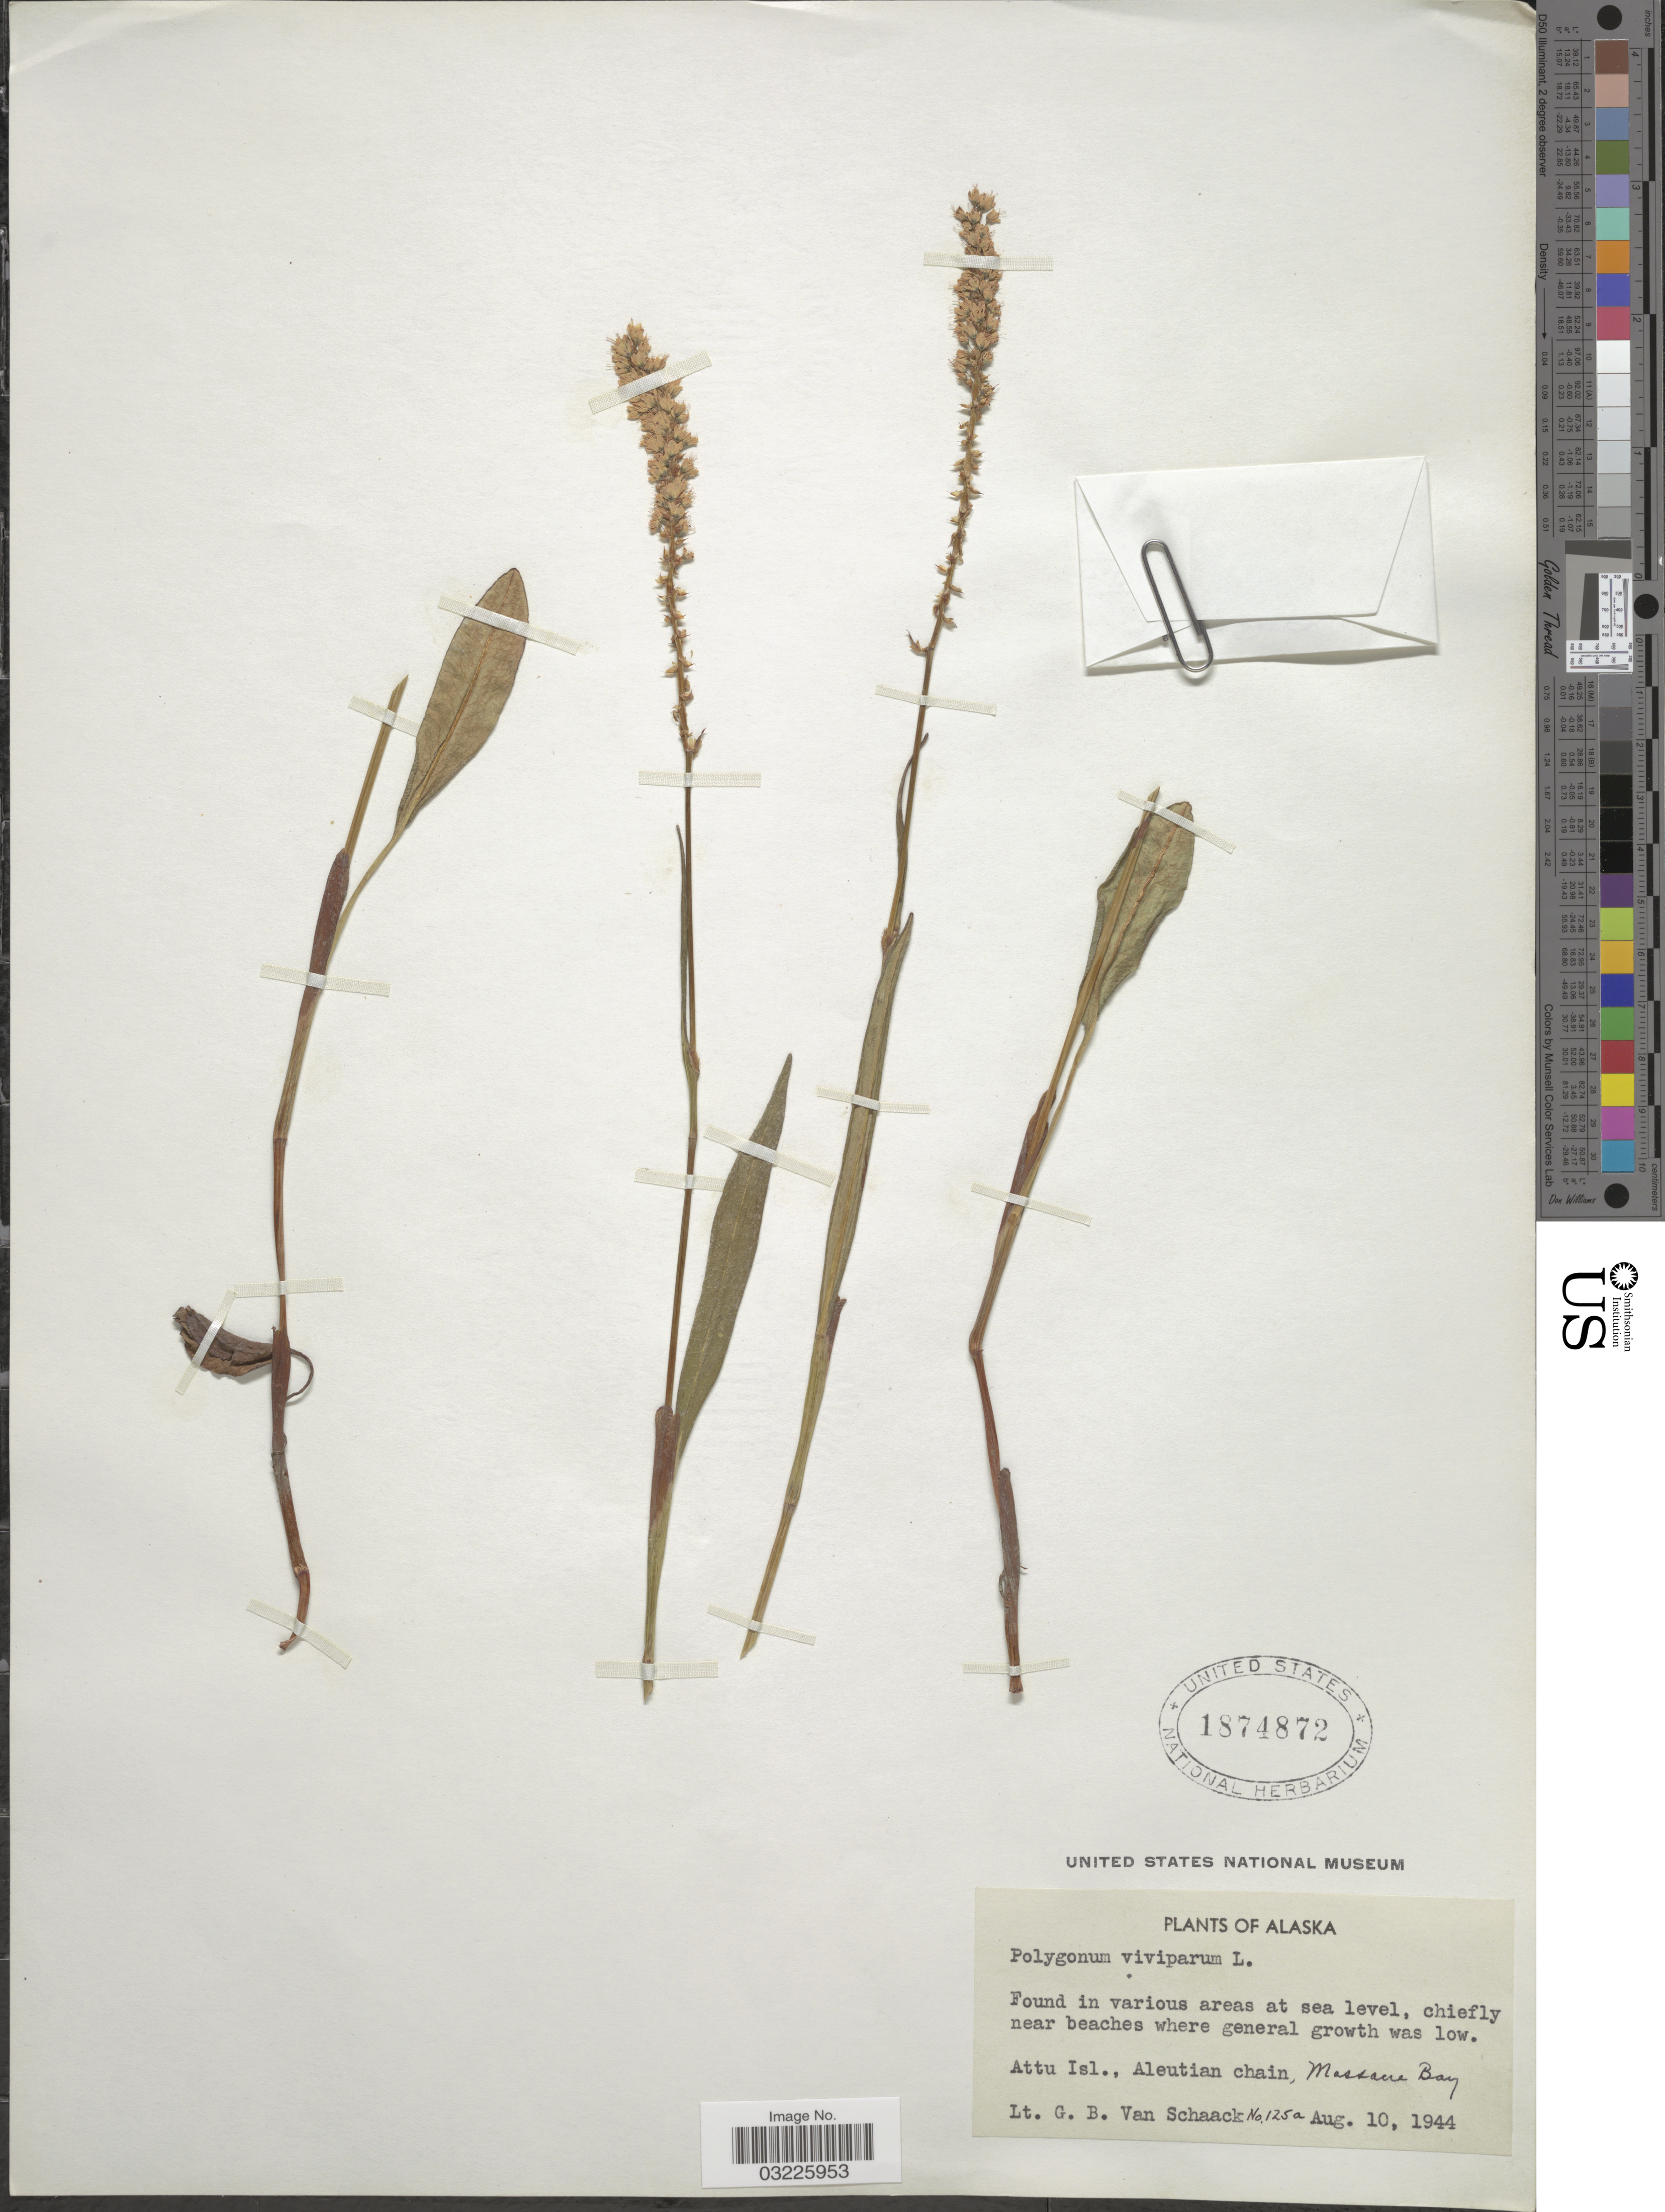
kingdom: Plantae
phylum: Tracheophyta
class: Magnoliopsida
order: Caryophyllales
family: Polygonaceae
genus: Bistorta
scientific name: Bistorta vivipara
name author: (L.) Delarbre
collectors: G. Van Schaack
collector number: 125a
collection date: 1944-08-10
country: United States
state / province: Alaska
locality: Attu Isl., Aleutian chain, Massacre Bay.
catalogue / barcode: US 1874872